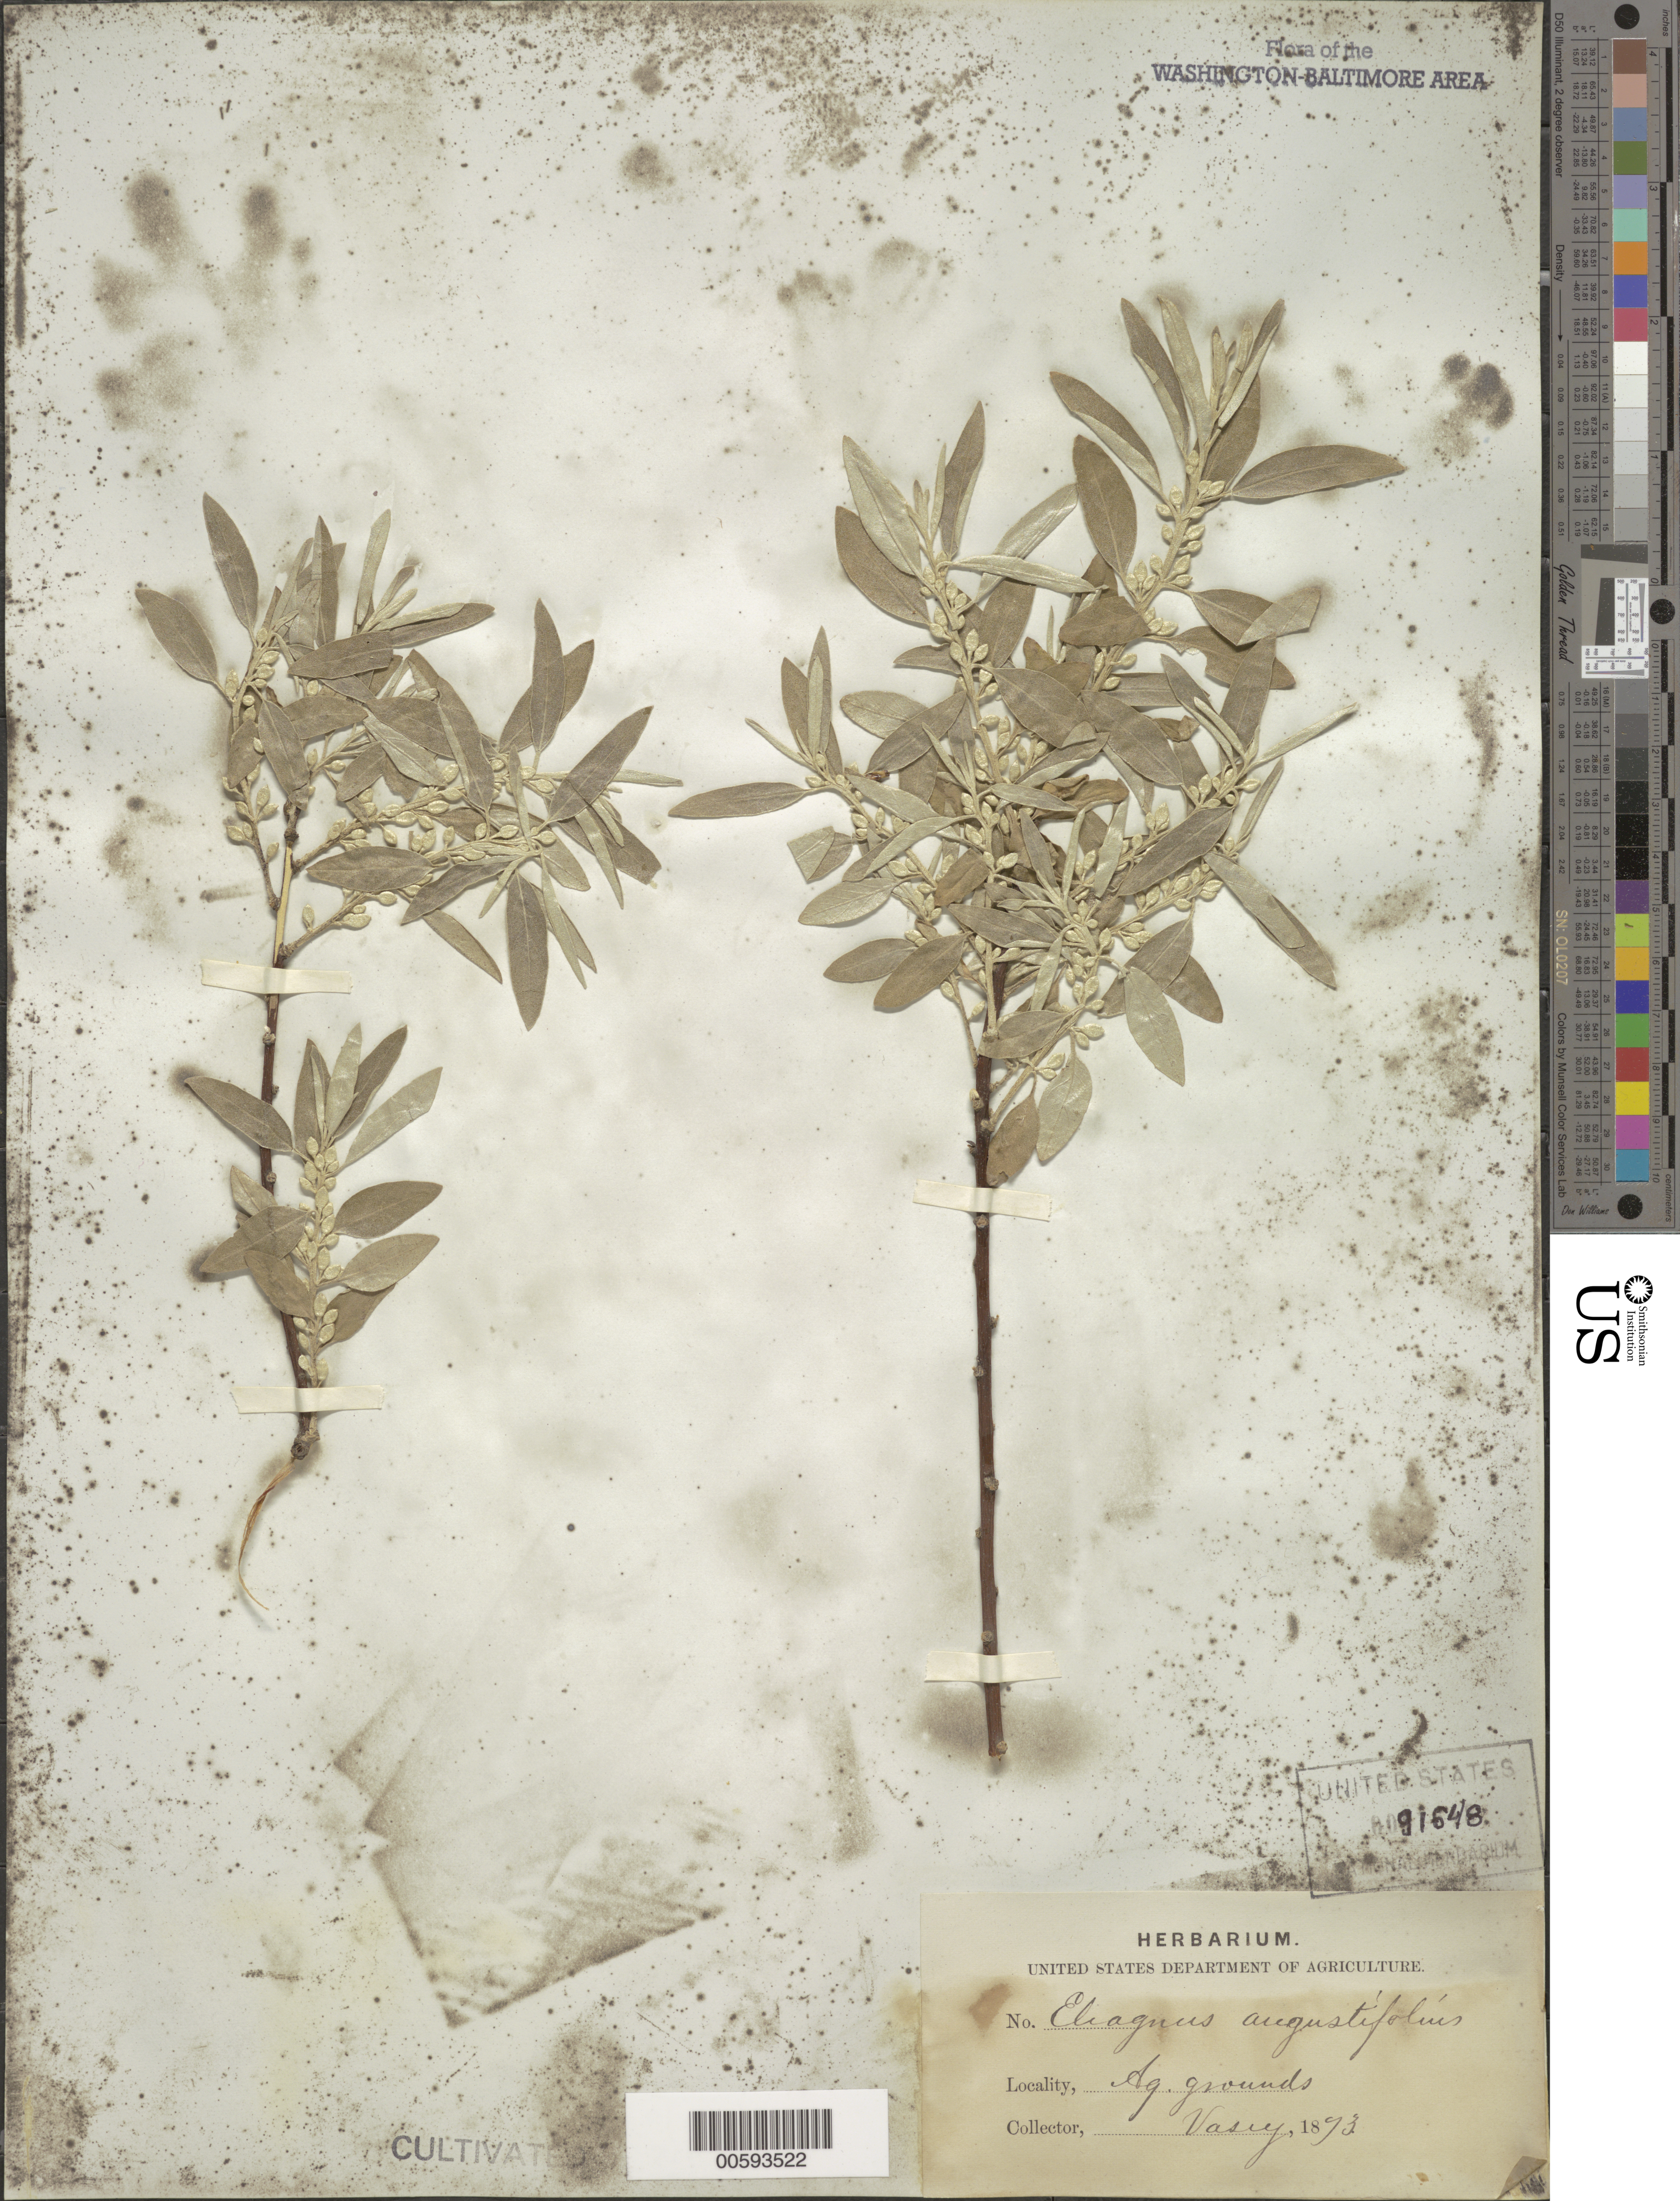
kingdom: Plantae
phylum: Tracheophyta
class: Magnoliopsida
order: Rosales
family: Elaeagnaceae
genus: Elaeagnus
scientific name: Elaeagnus angustifolia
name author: L.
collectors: G. Vasey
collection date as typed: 1873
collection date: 1873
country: United States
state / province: District of Columbia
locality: Department of Agriculture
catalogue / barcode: US 91648